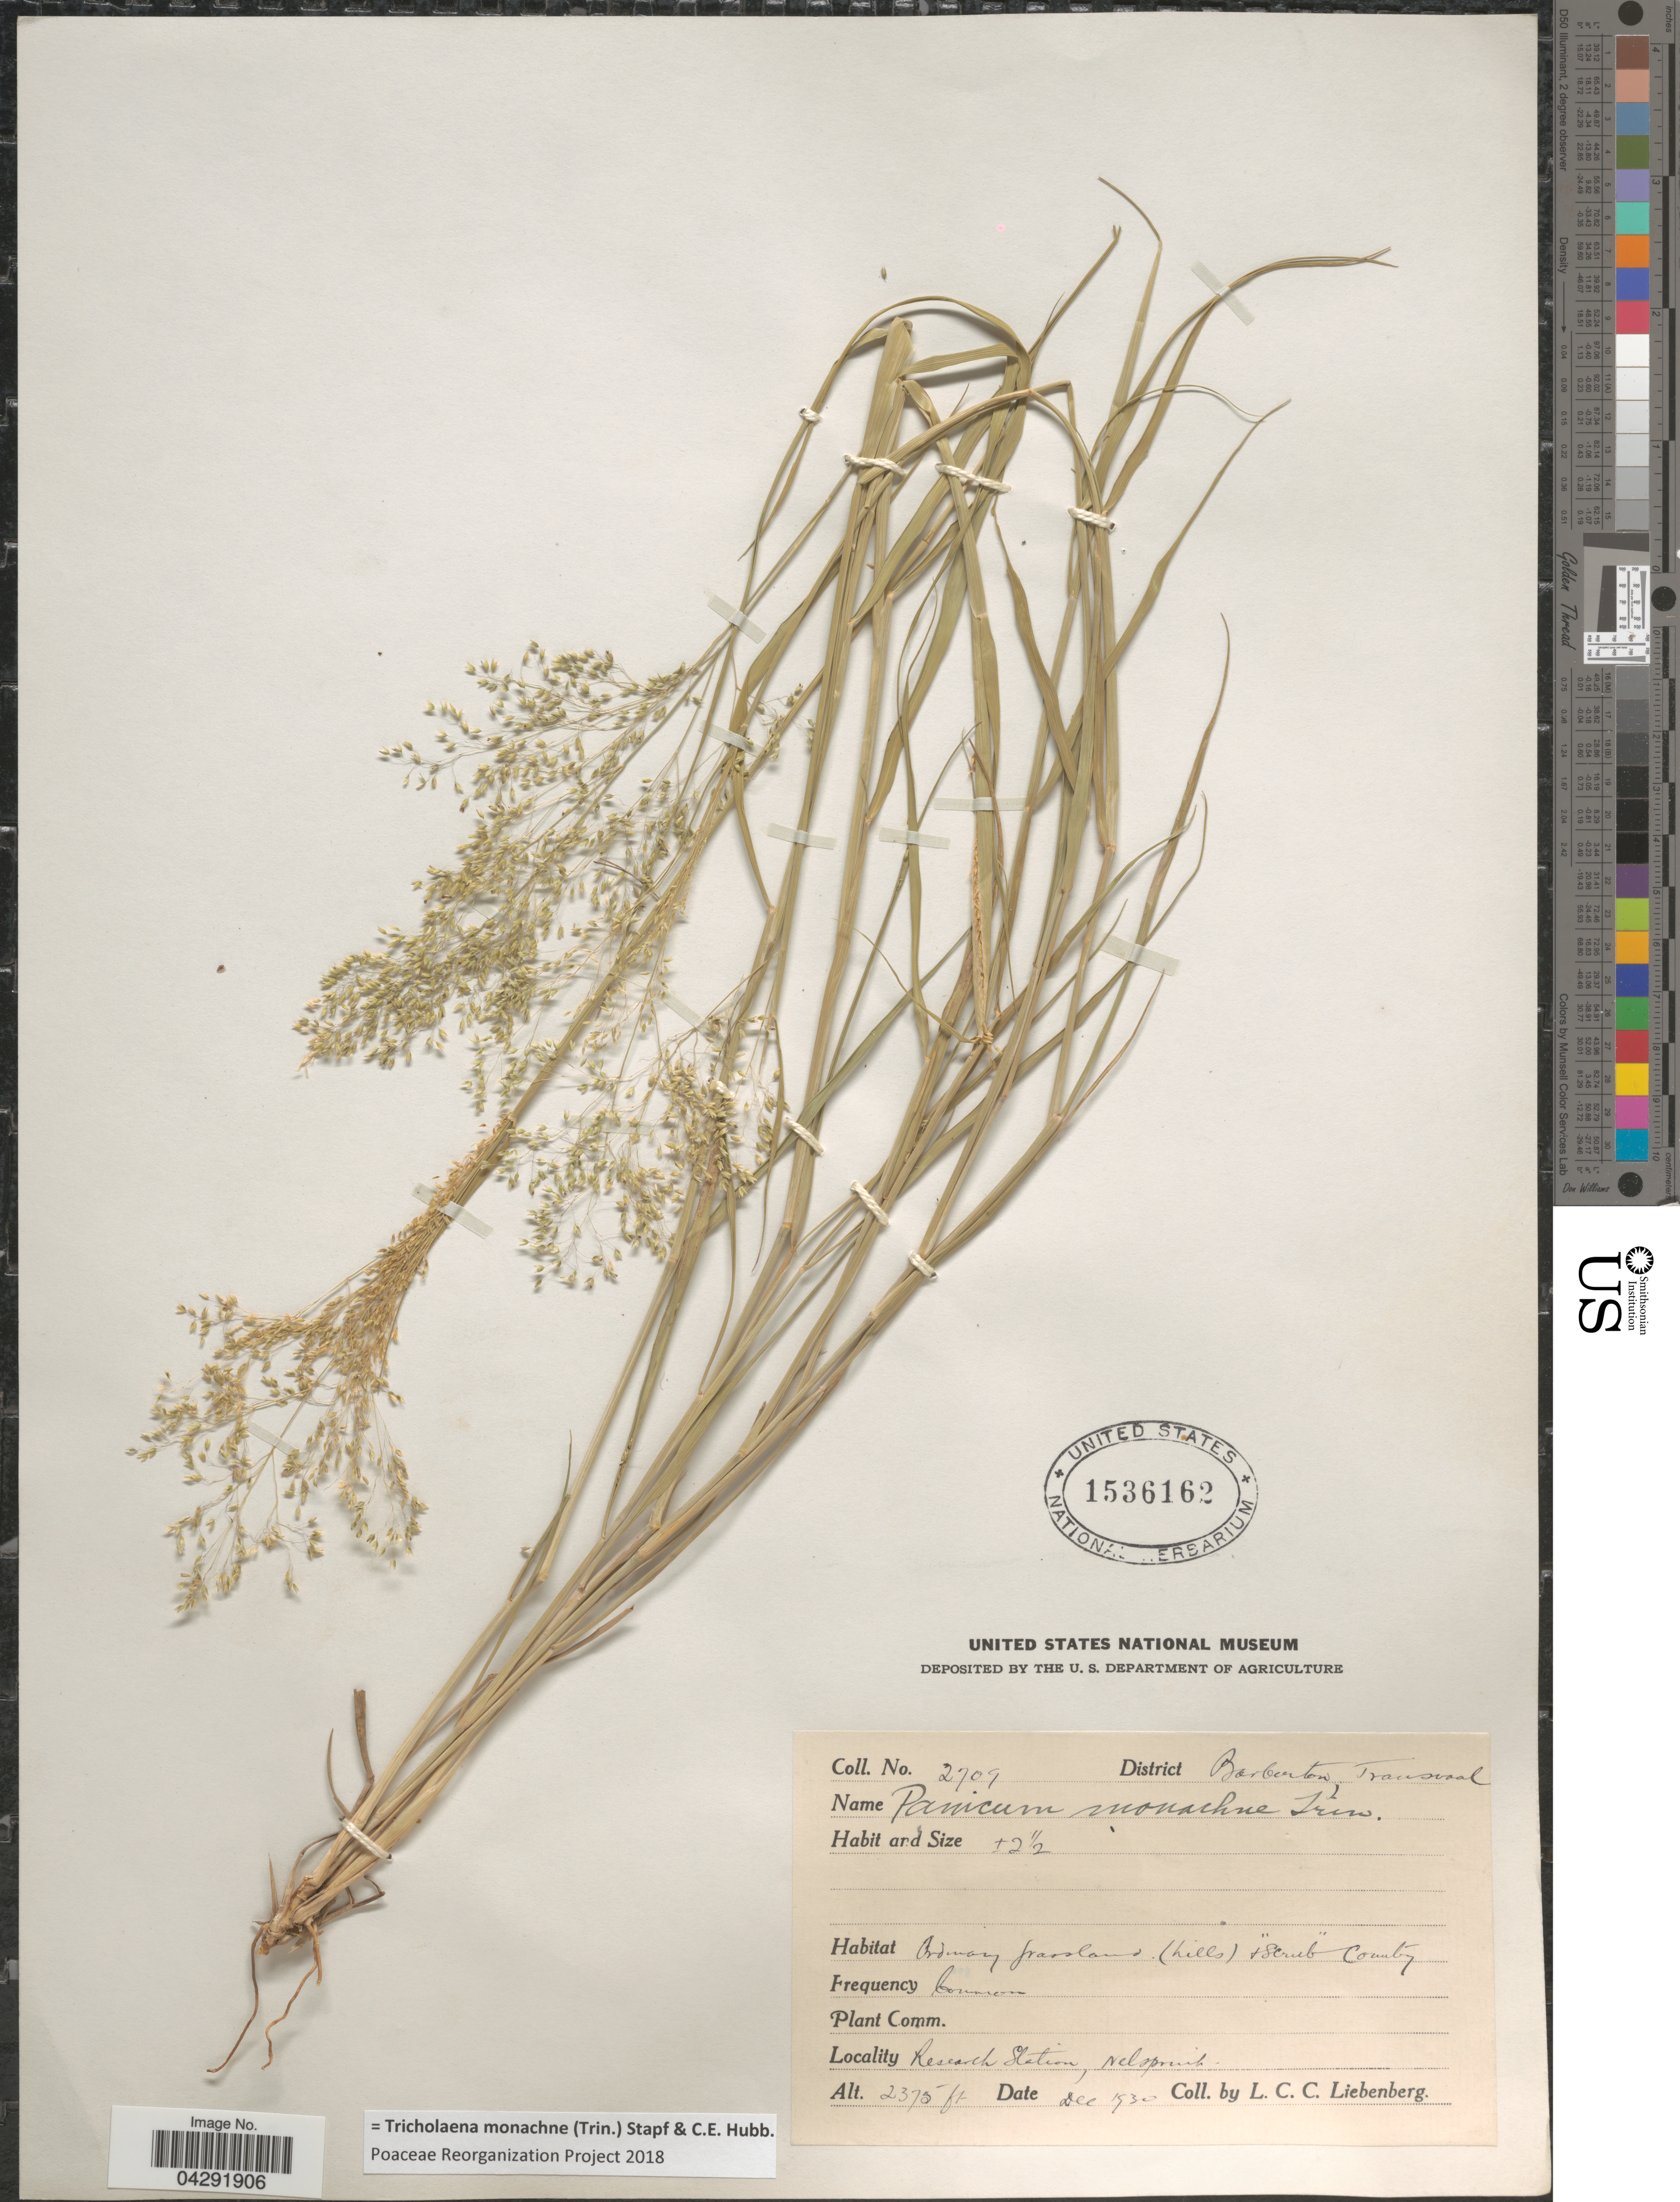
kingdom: Plantae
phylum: Tracheophyta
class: Liliopsida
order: Poales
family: Poaceae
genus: Tricholaena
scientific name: Tricholaena monachne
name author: (Trin.) Stapf & C.E. Hubb.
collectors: L. Liebenberg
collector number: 2709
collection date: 1930-12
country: South Africa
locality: District Barberton, Transvaal. Research Station, Nelspruit.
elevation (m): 724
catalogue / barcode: US 1536162